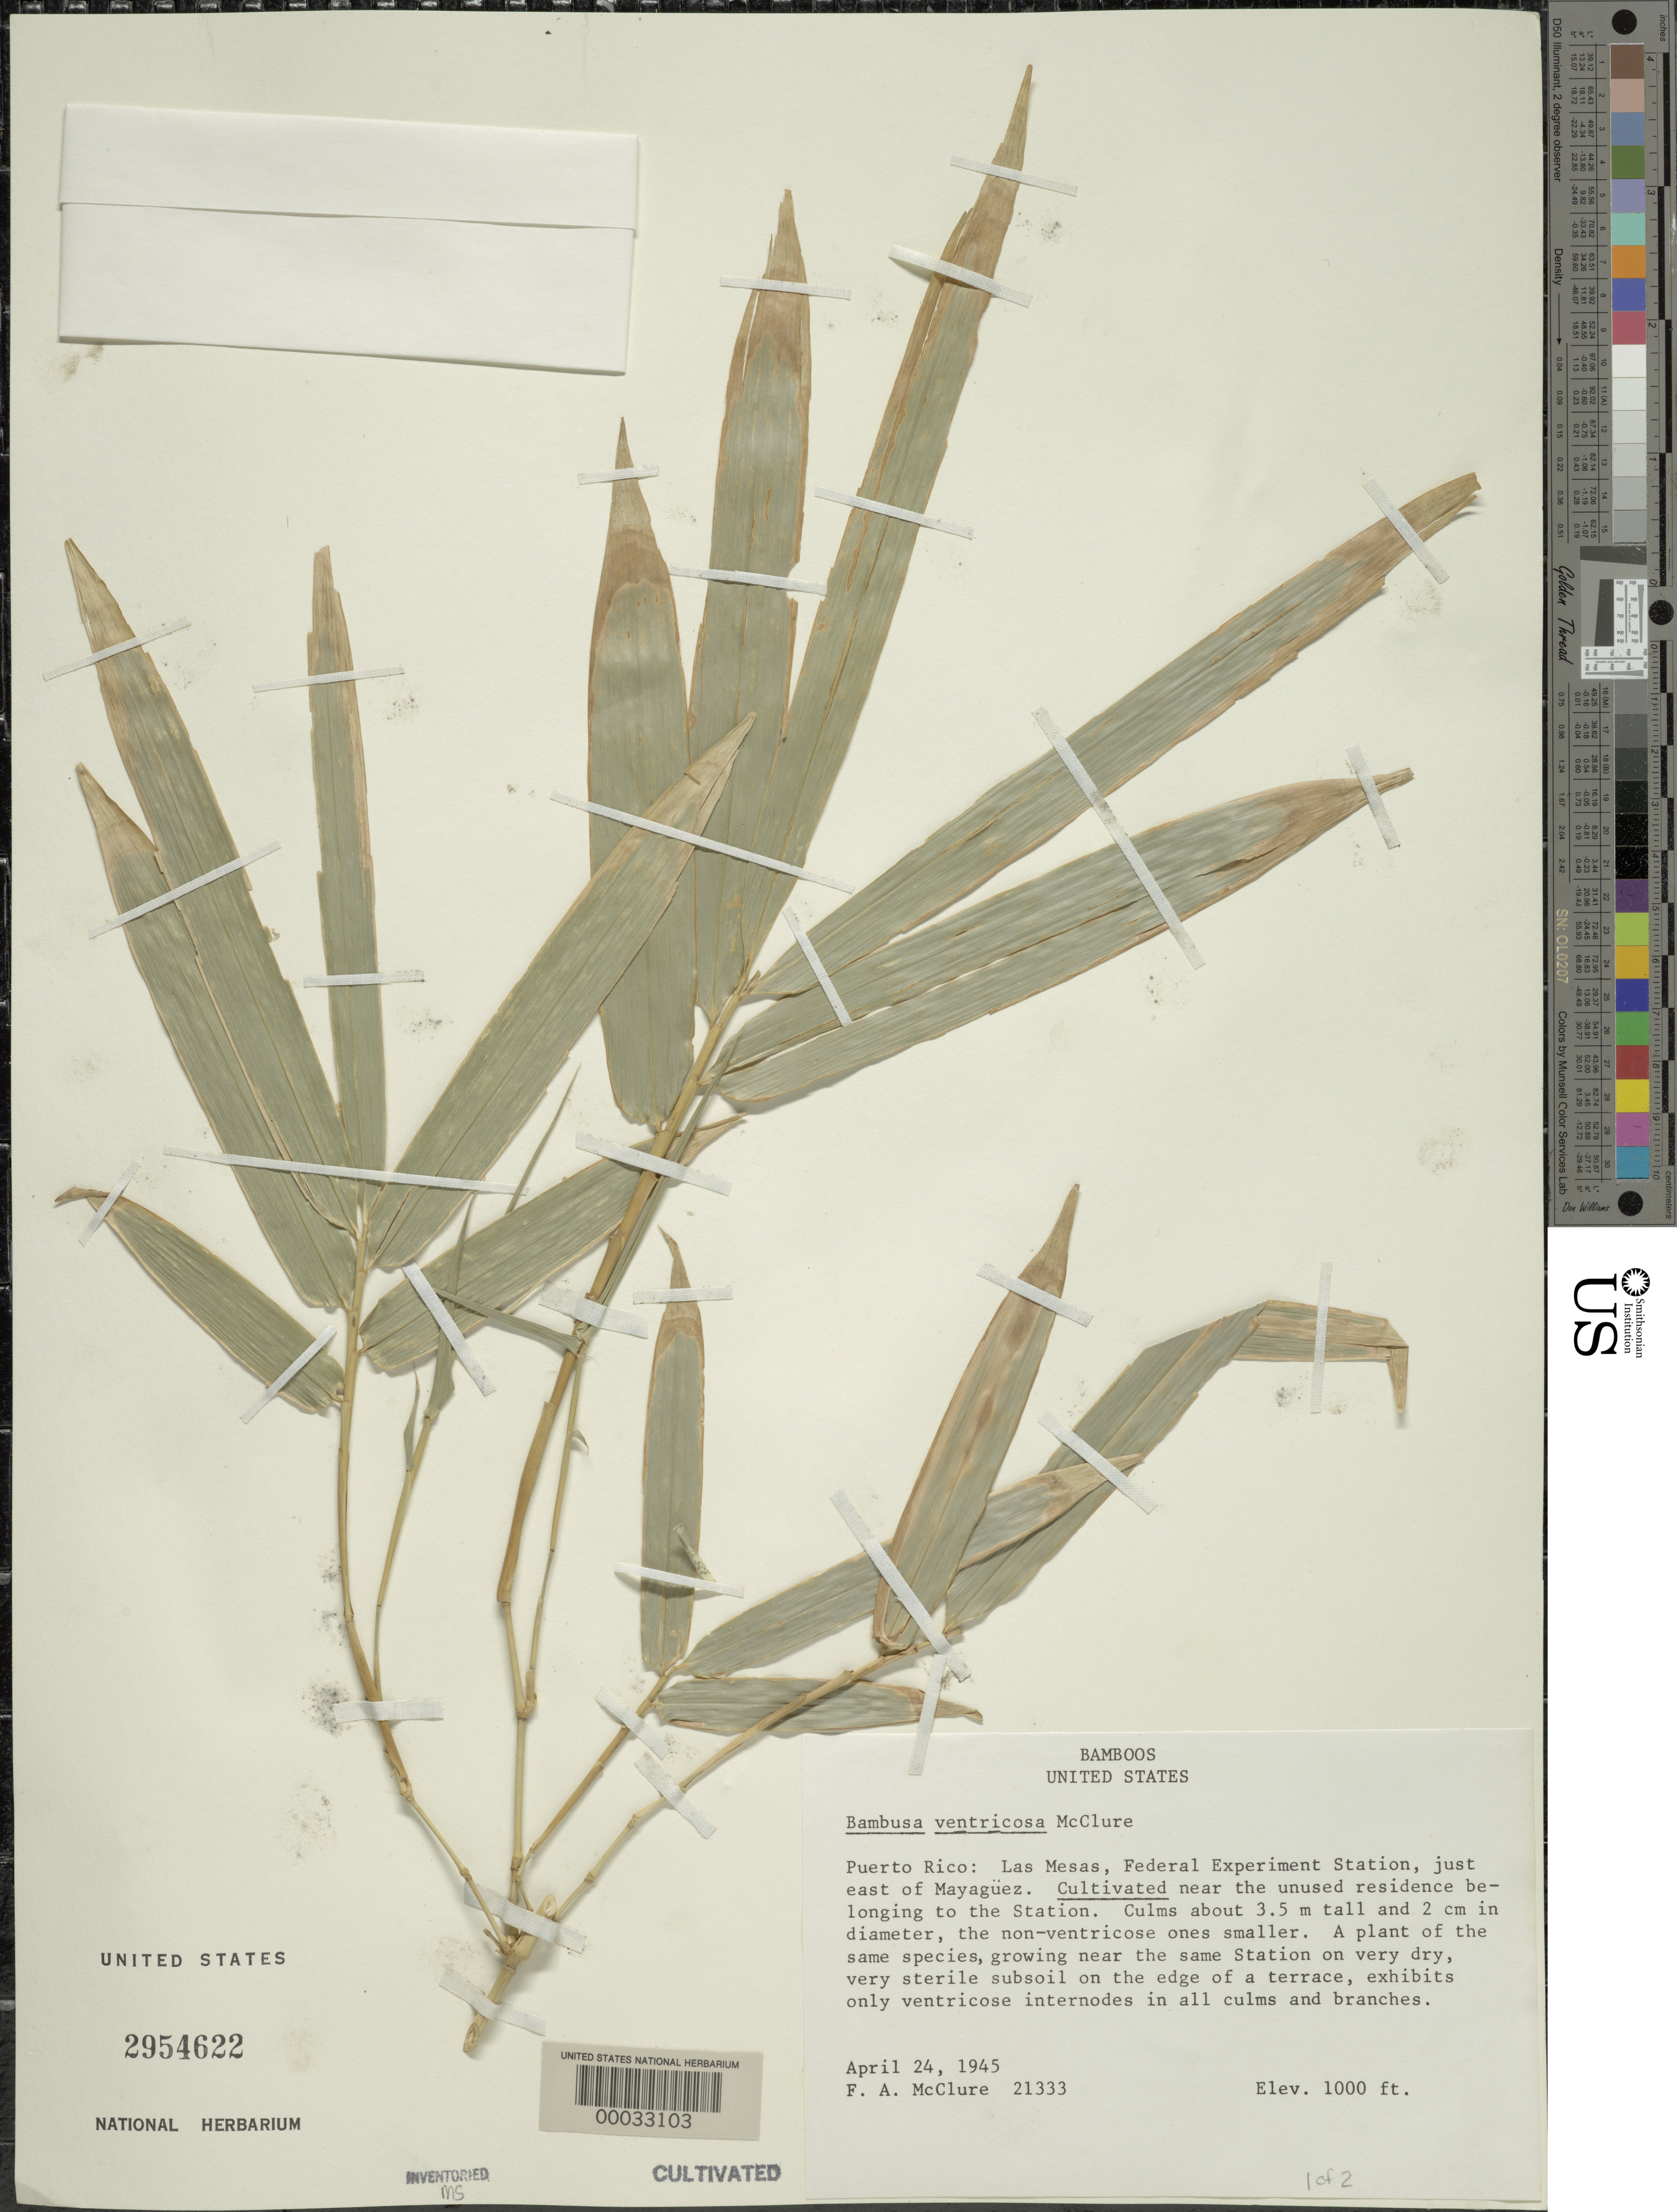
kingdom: Plantae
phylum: Tracheophyta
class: Liliopsida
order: Poales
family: Poaceae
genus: Bambusa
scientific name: Bambusa ventricosa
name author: McClure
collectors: F. A. McClure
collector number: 21333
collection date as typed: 24 Apr 1945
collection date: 1945-04-24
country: Puerto Rico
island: Greater Antilles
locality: Federal experimental station-las mesas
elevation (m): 350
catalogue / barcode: US 2954622